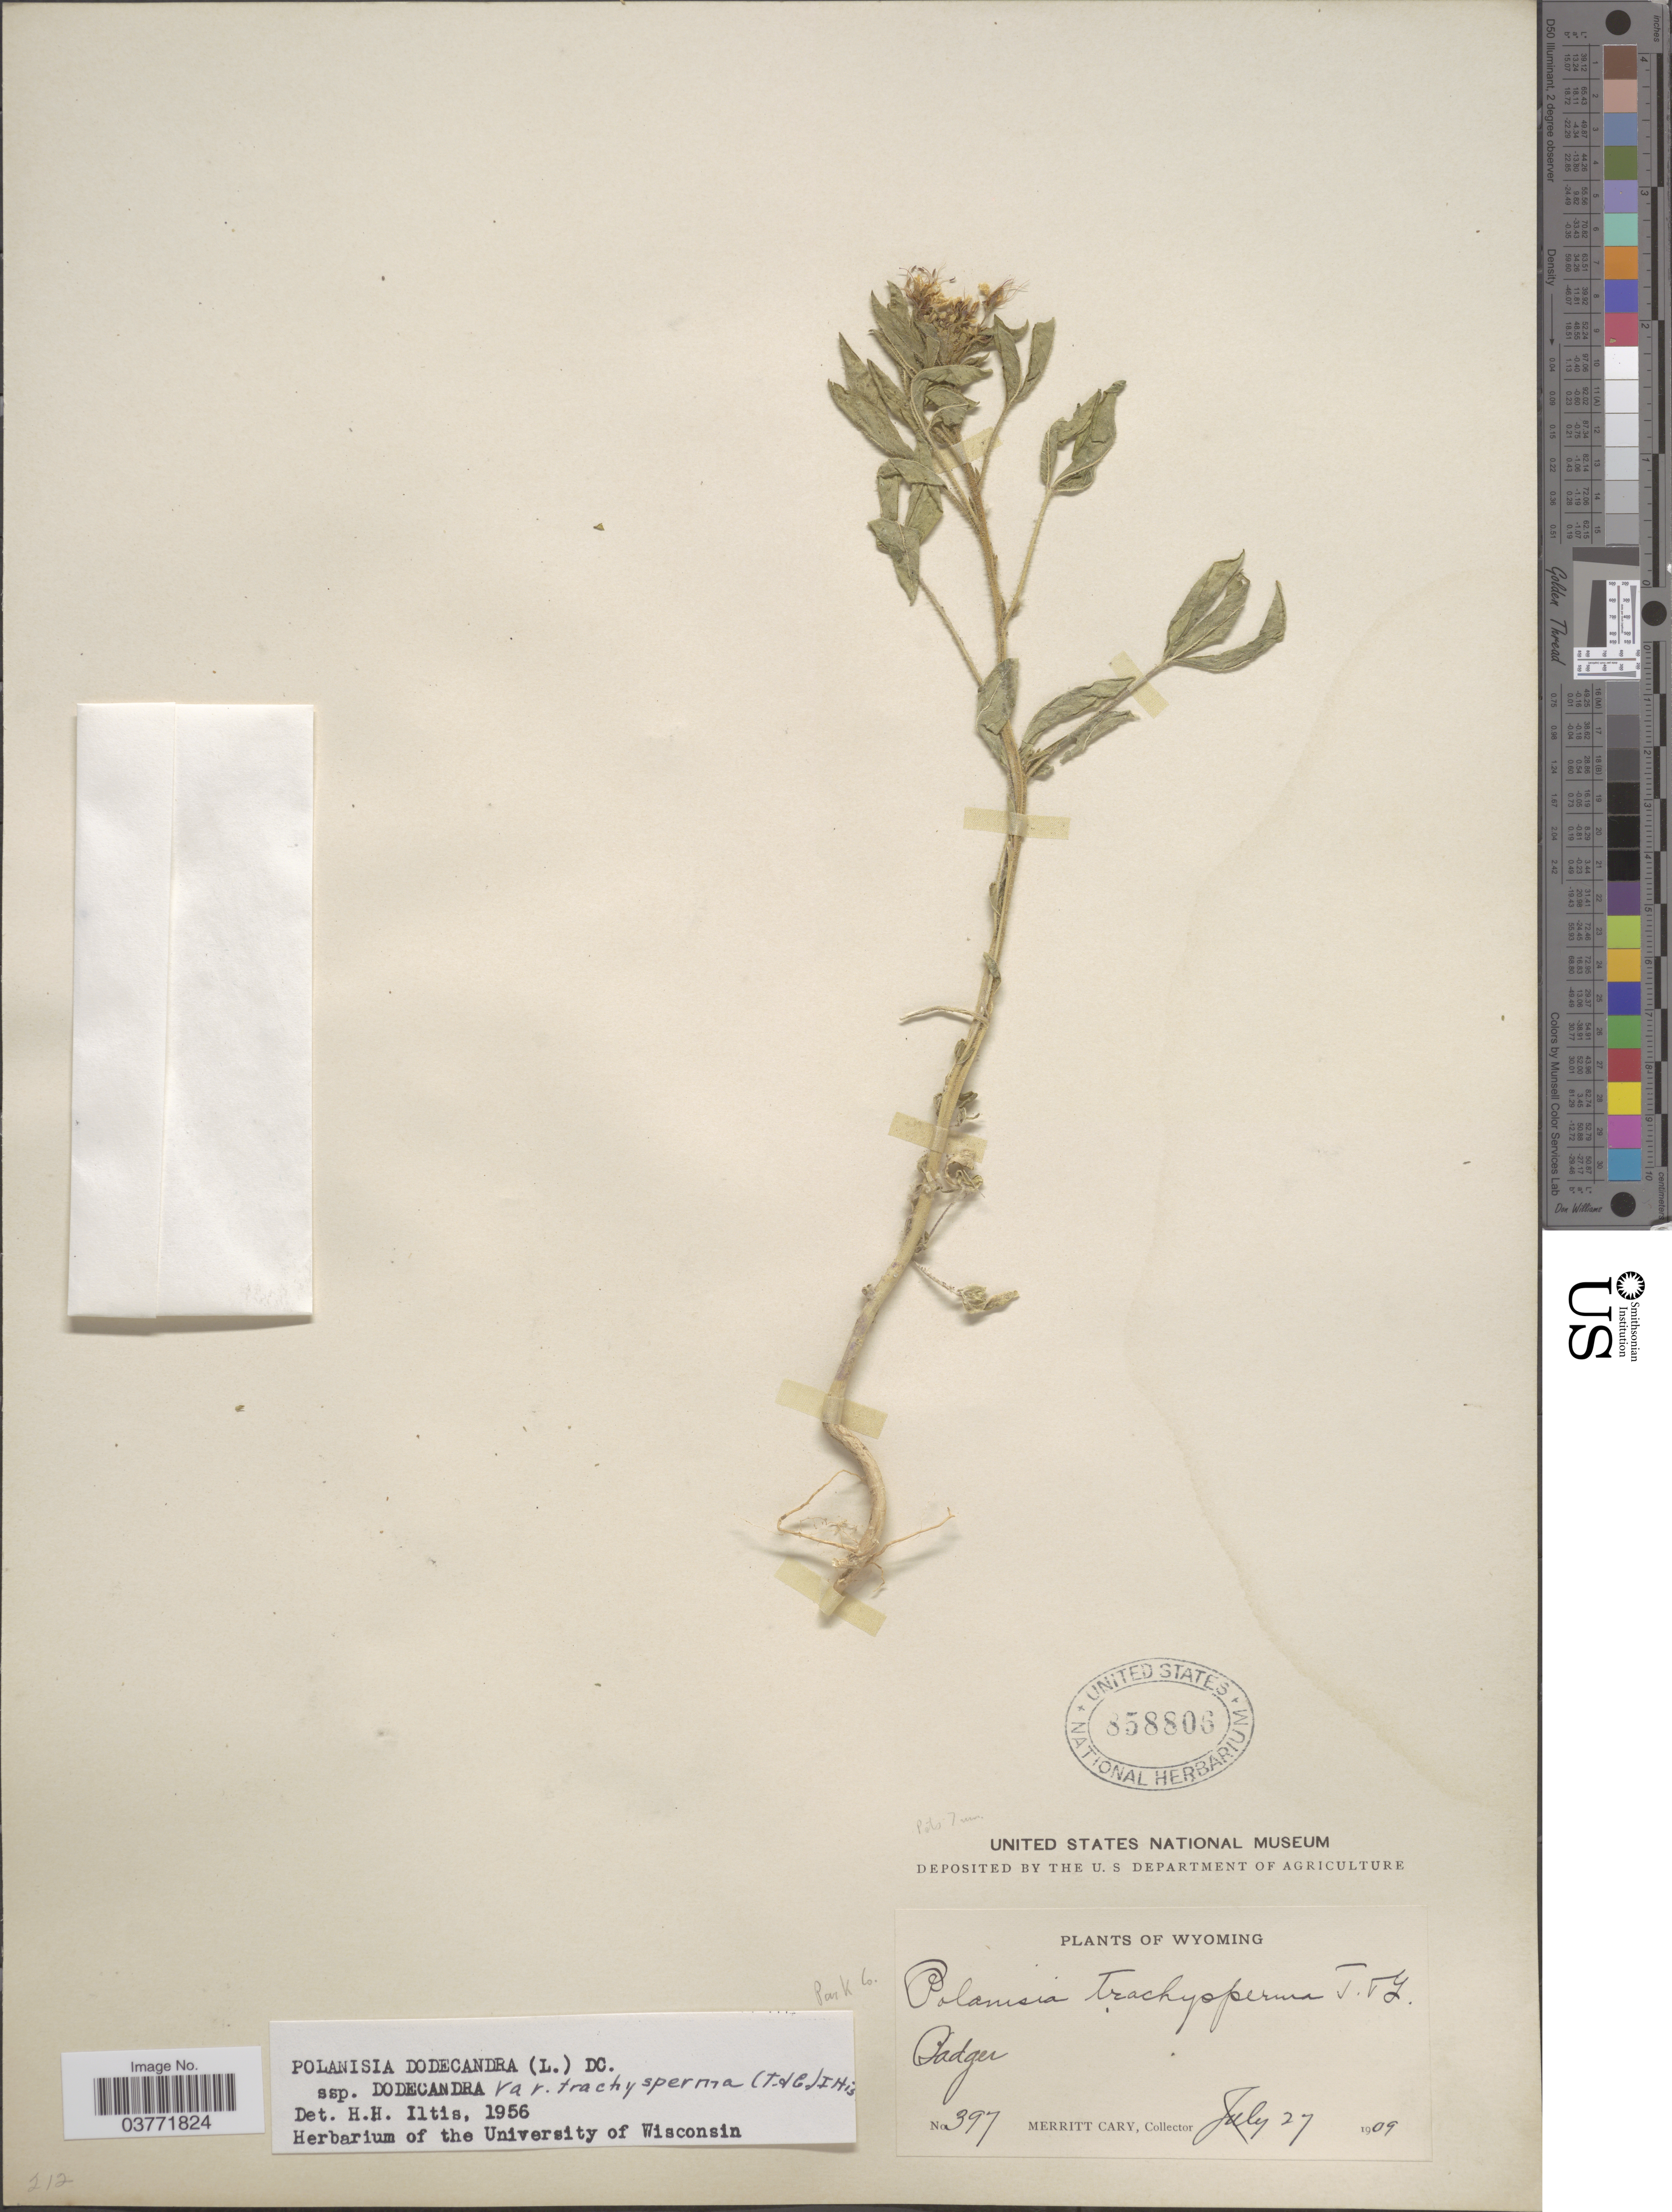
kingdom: Plantae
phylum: Tracheophyta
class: Magnoliopsida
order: Brassicales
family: Cleomaceae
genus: Polanisia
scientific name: Polanisia trachysperma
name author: Torr. & A. Gray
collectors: M. Cary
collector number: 397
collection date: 1909-07-27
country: United States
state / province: Wyoming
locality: Badger. Park Co.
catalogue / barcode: US 858806